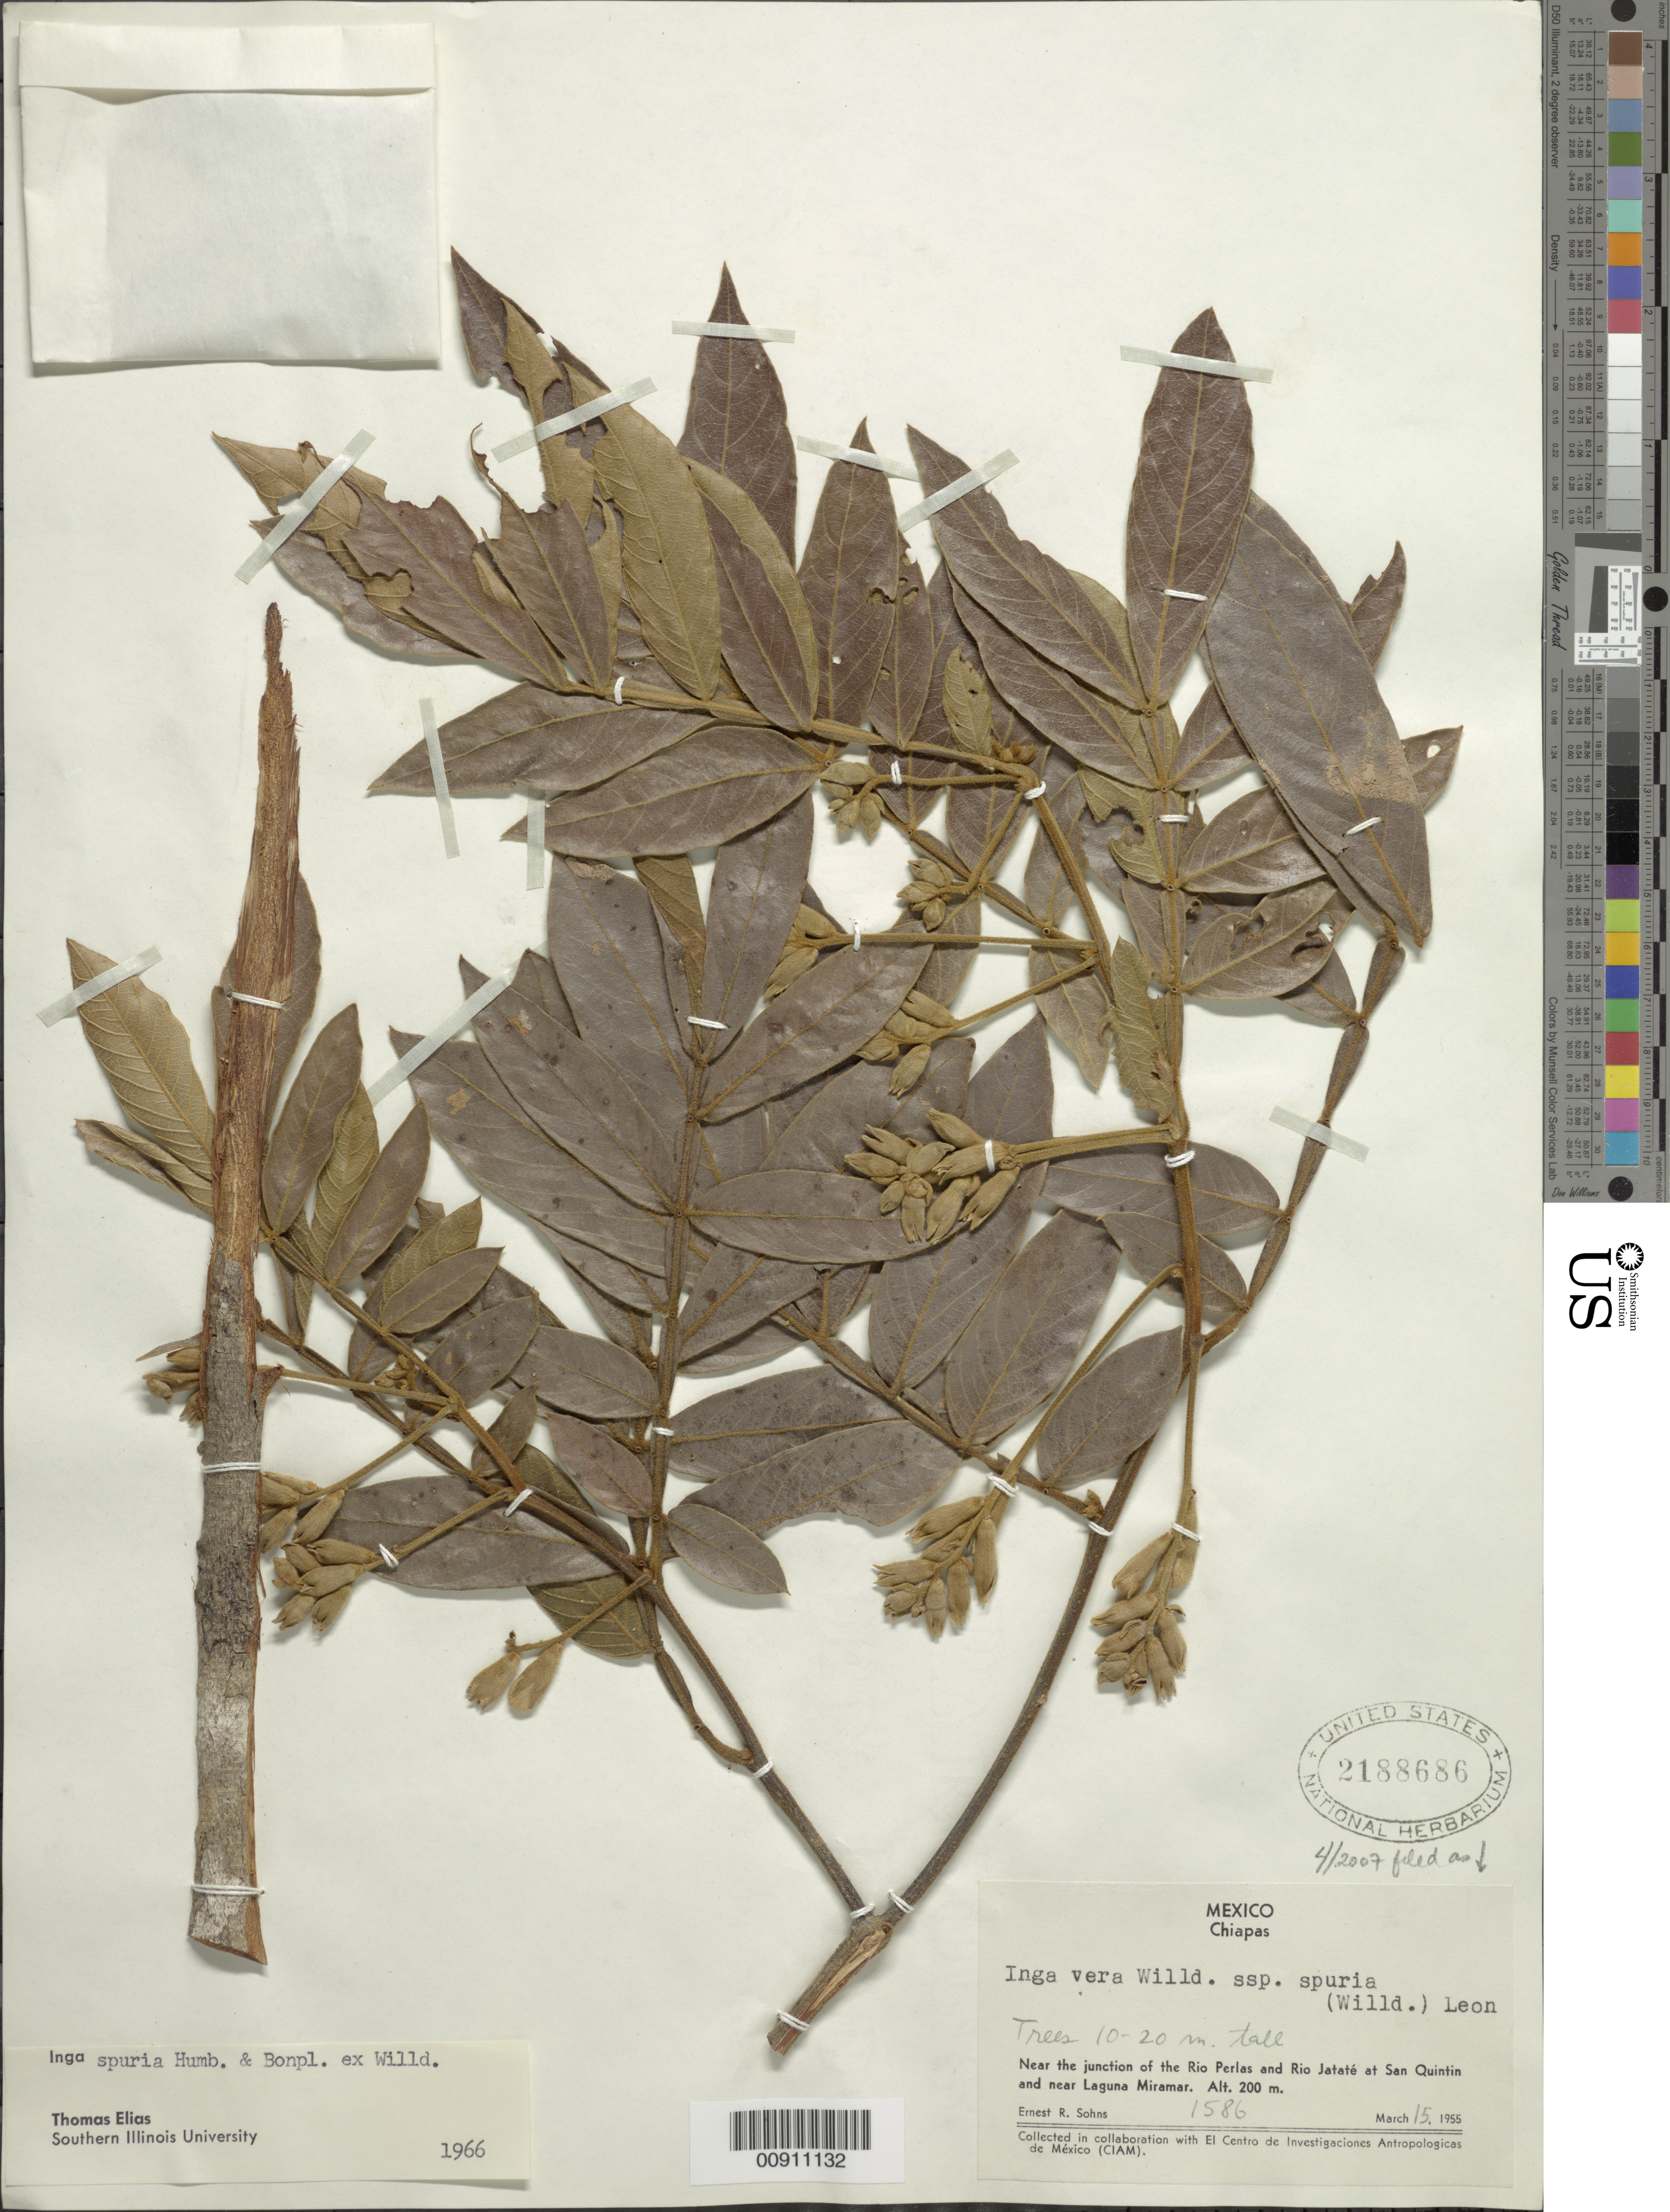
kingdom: Plantae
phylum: Tracheophyta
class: Magnoliopsida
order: Fabales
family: Fabaceae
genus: Inga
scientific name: Inga vera subsp. vera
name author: Willd.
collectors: E. R. Sohns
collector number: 1586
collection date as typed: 15 Mar 1955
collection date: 1955-03-15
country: Mexico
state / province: Chiapas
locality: Near the junction of the Río Perlas and Río Jataté at San Quintin and near Laguna Miramar.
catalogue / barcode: US 2188686